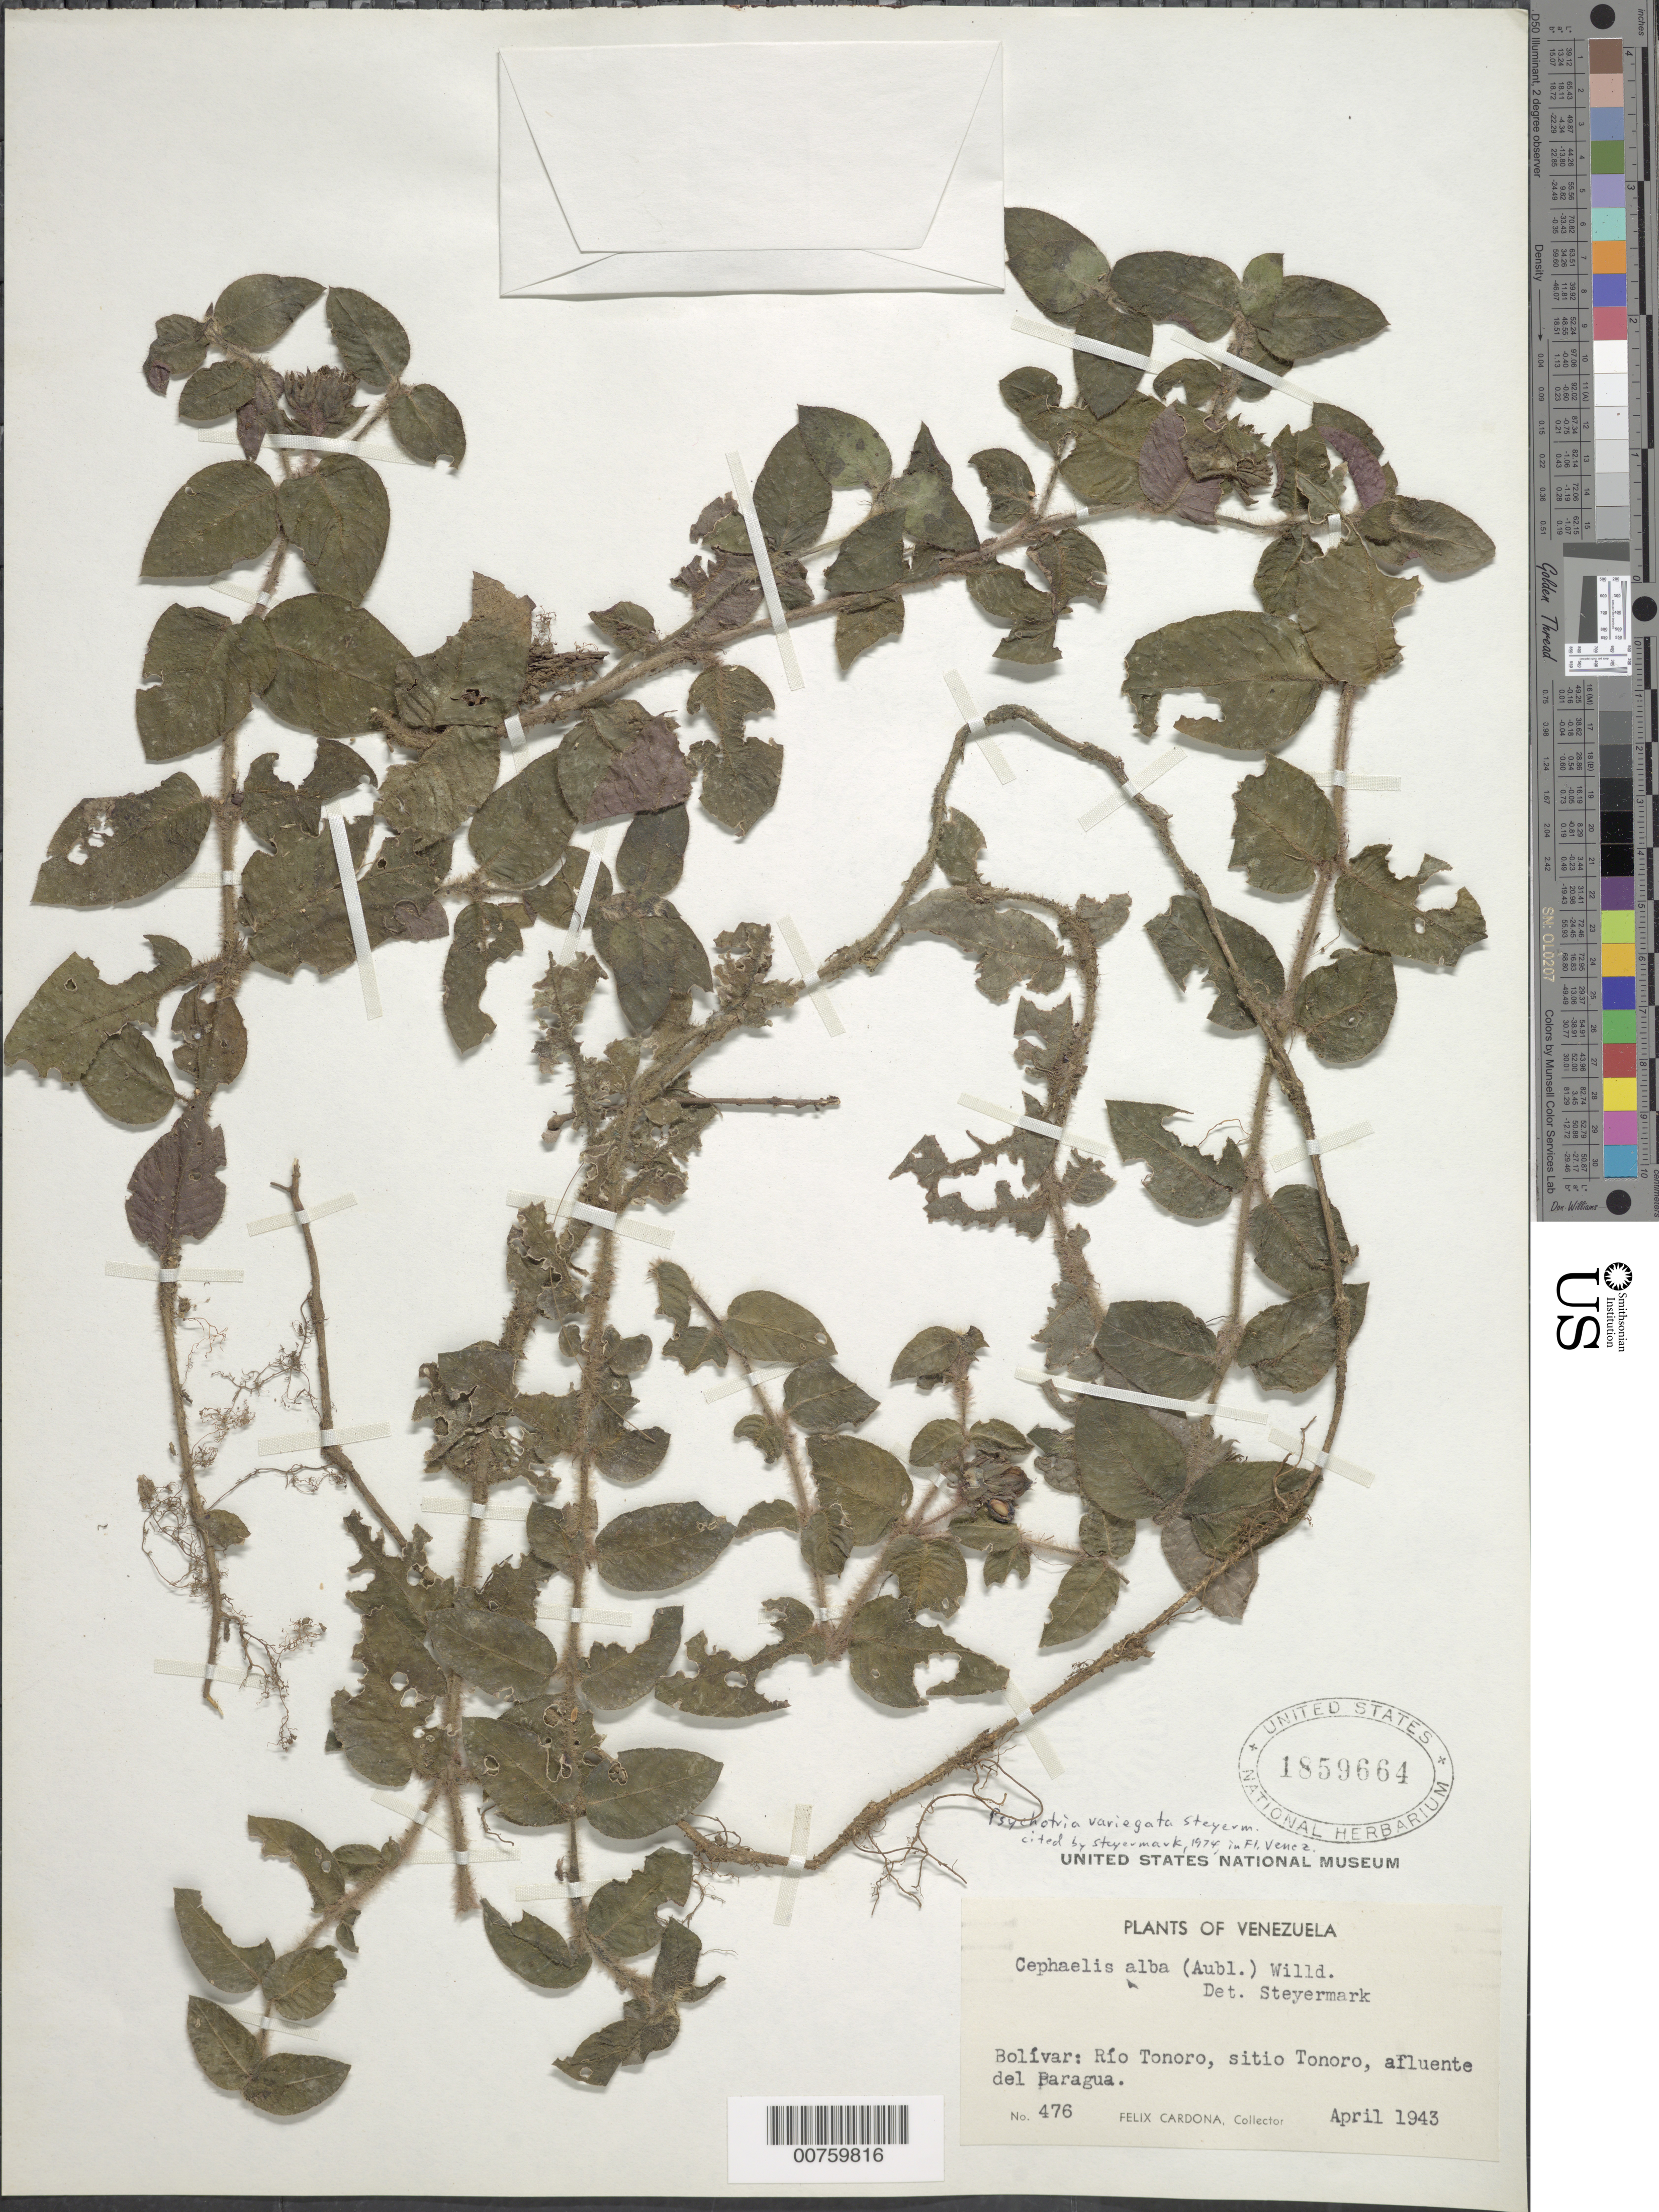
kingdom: Plantae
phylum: Tracheophyta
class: Magnoliopsida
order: Gentianales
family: Rubiaceae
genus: Psychotria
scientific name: Psychotria variegata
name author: Steyerm.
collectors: F. Cardona Puig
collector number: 476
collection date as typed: Apr-43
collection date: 1943-04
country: Venezuela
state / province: Bolívar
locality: Río Torono, Torono, afluente del Paragua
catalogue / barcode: US 1859664